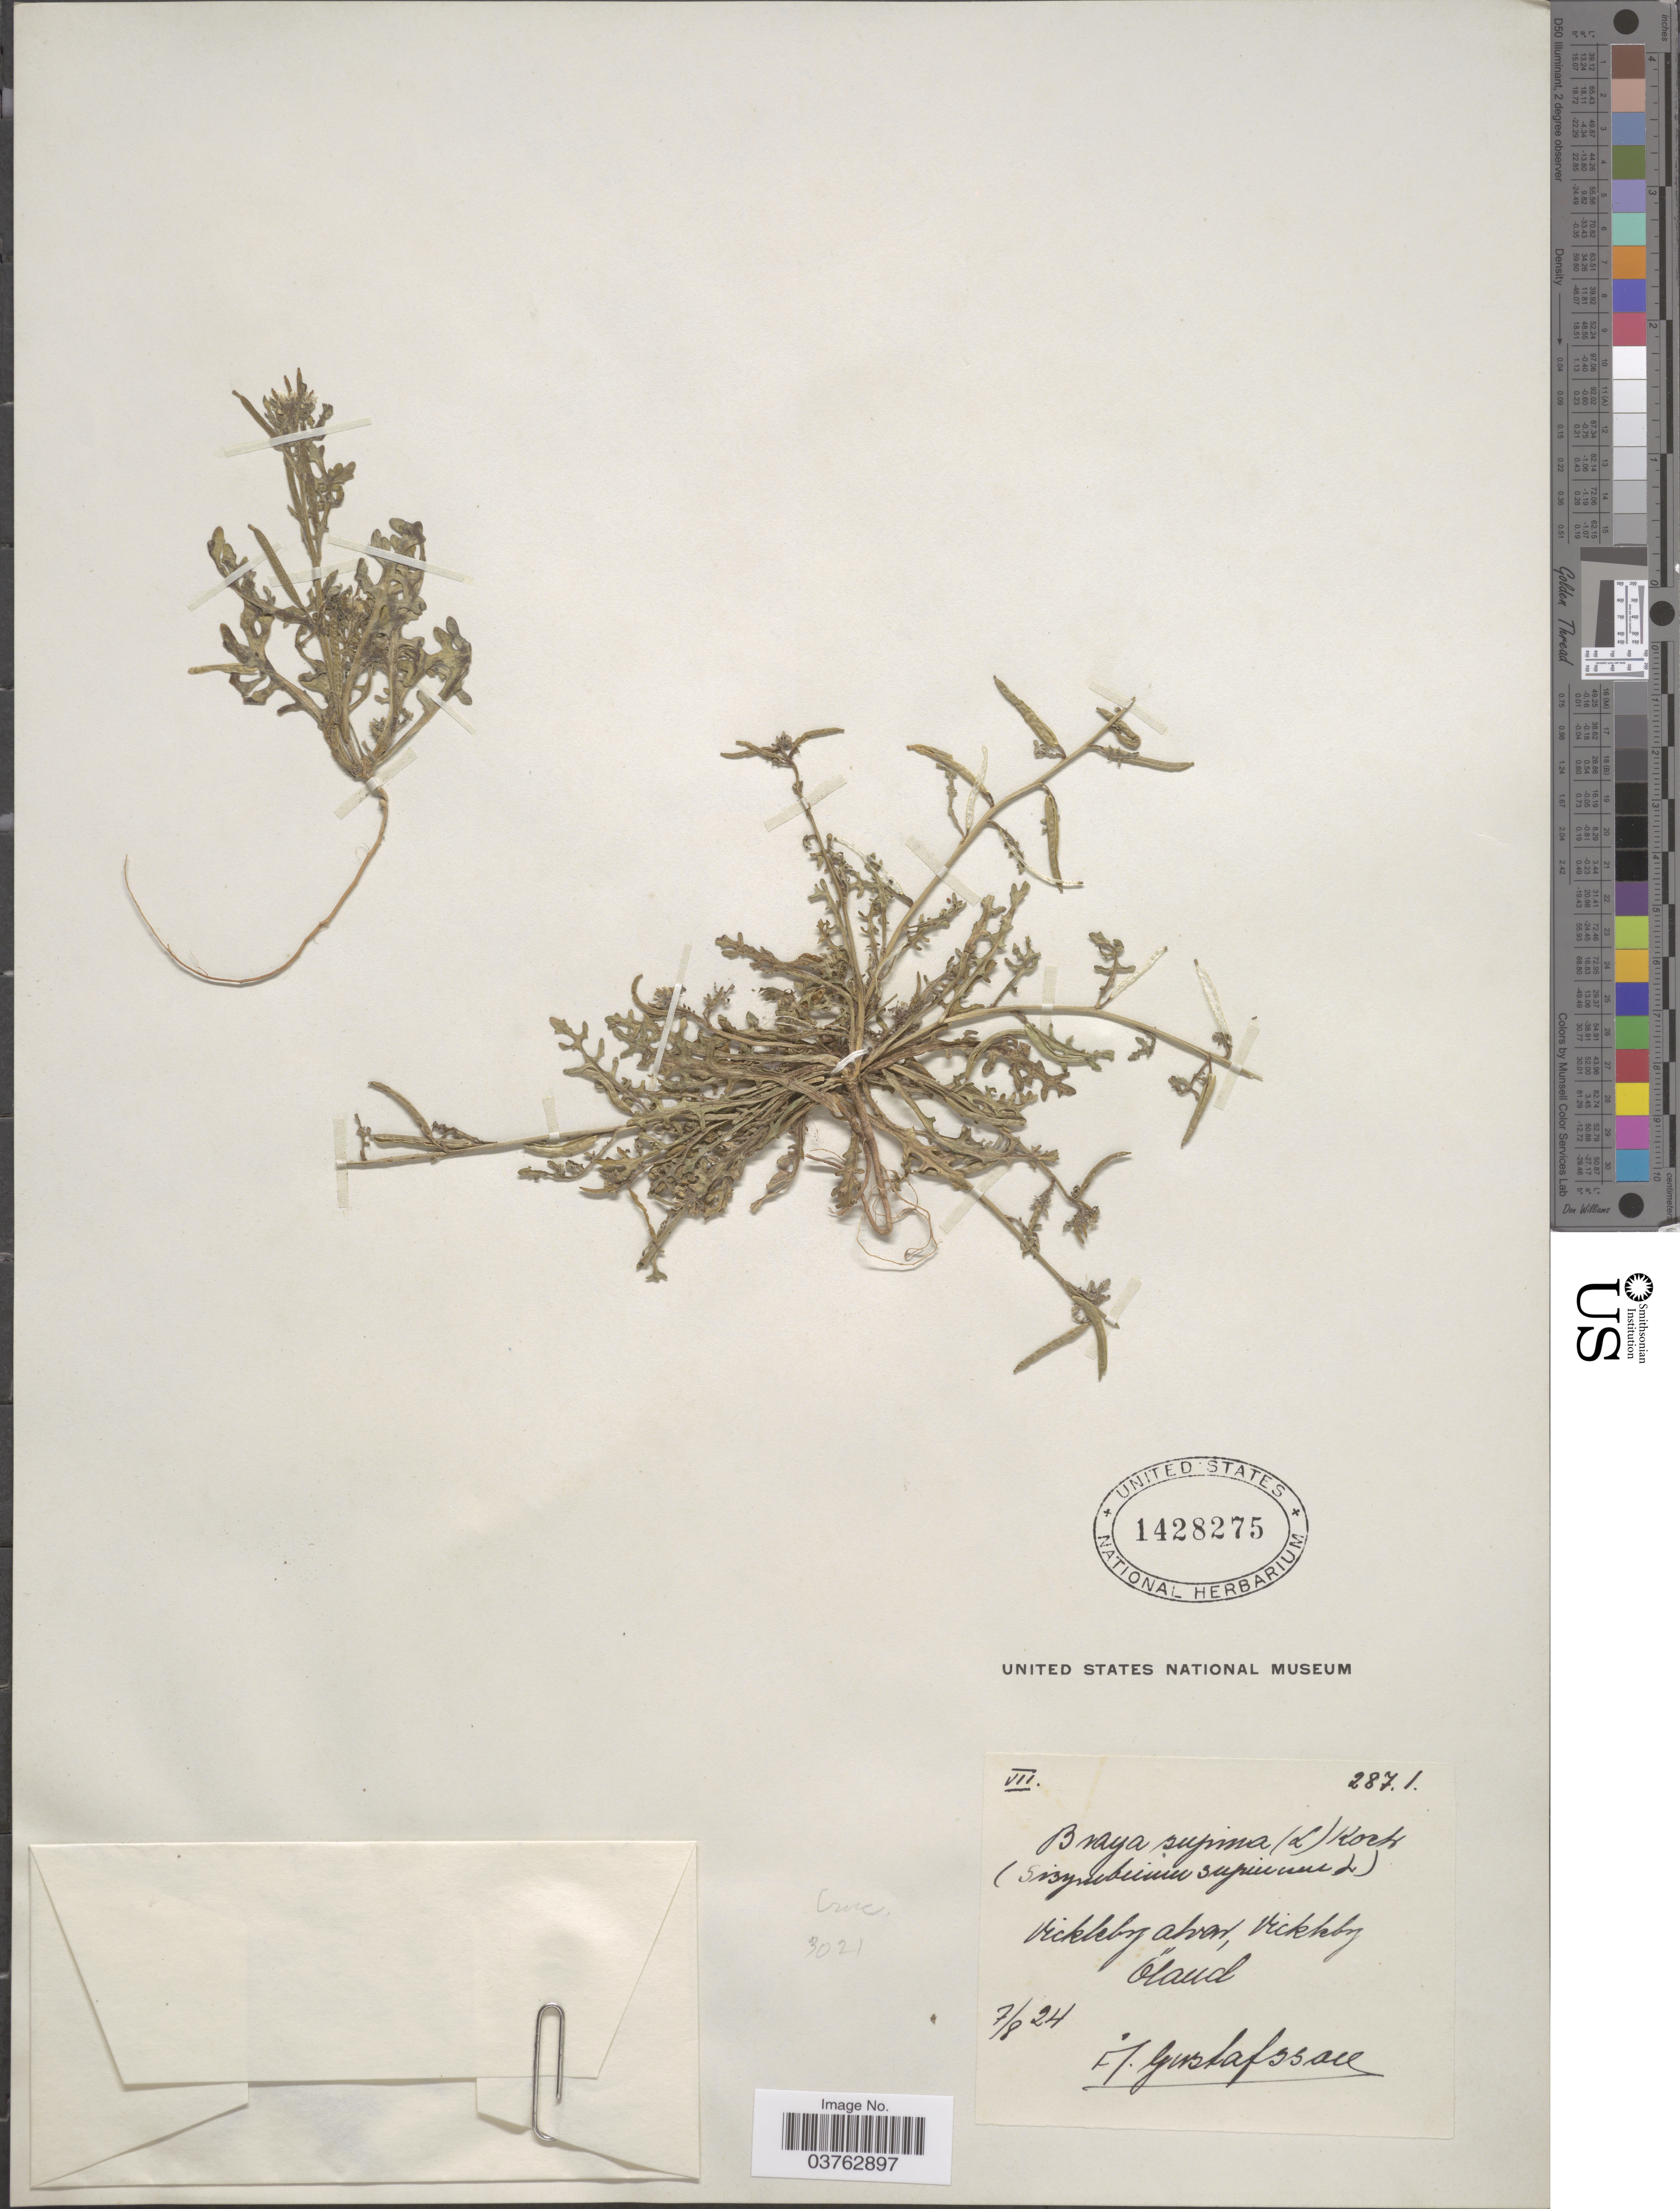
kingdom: Plantae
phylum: Tracheophyta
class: Magnoliopsida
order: Brassicales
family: Brassicaceae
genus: Braya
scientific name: Braya supina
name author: (L.) W.D.J. Koch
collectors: A. Gustafsson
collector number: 2871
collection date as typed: Transcribed d/m/y: 7/8/24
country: Sweden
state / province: Kalmar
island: Oland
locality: Vickleberg abran, Vickleby Oland.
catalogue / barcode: US 1428275